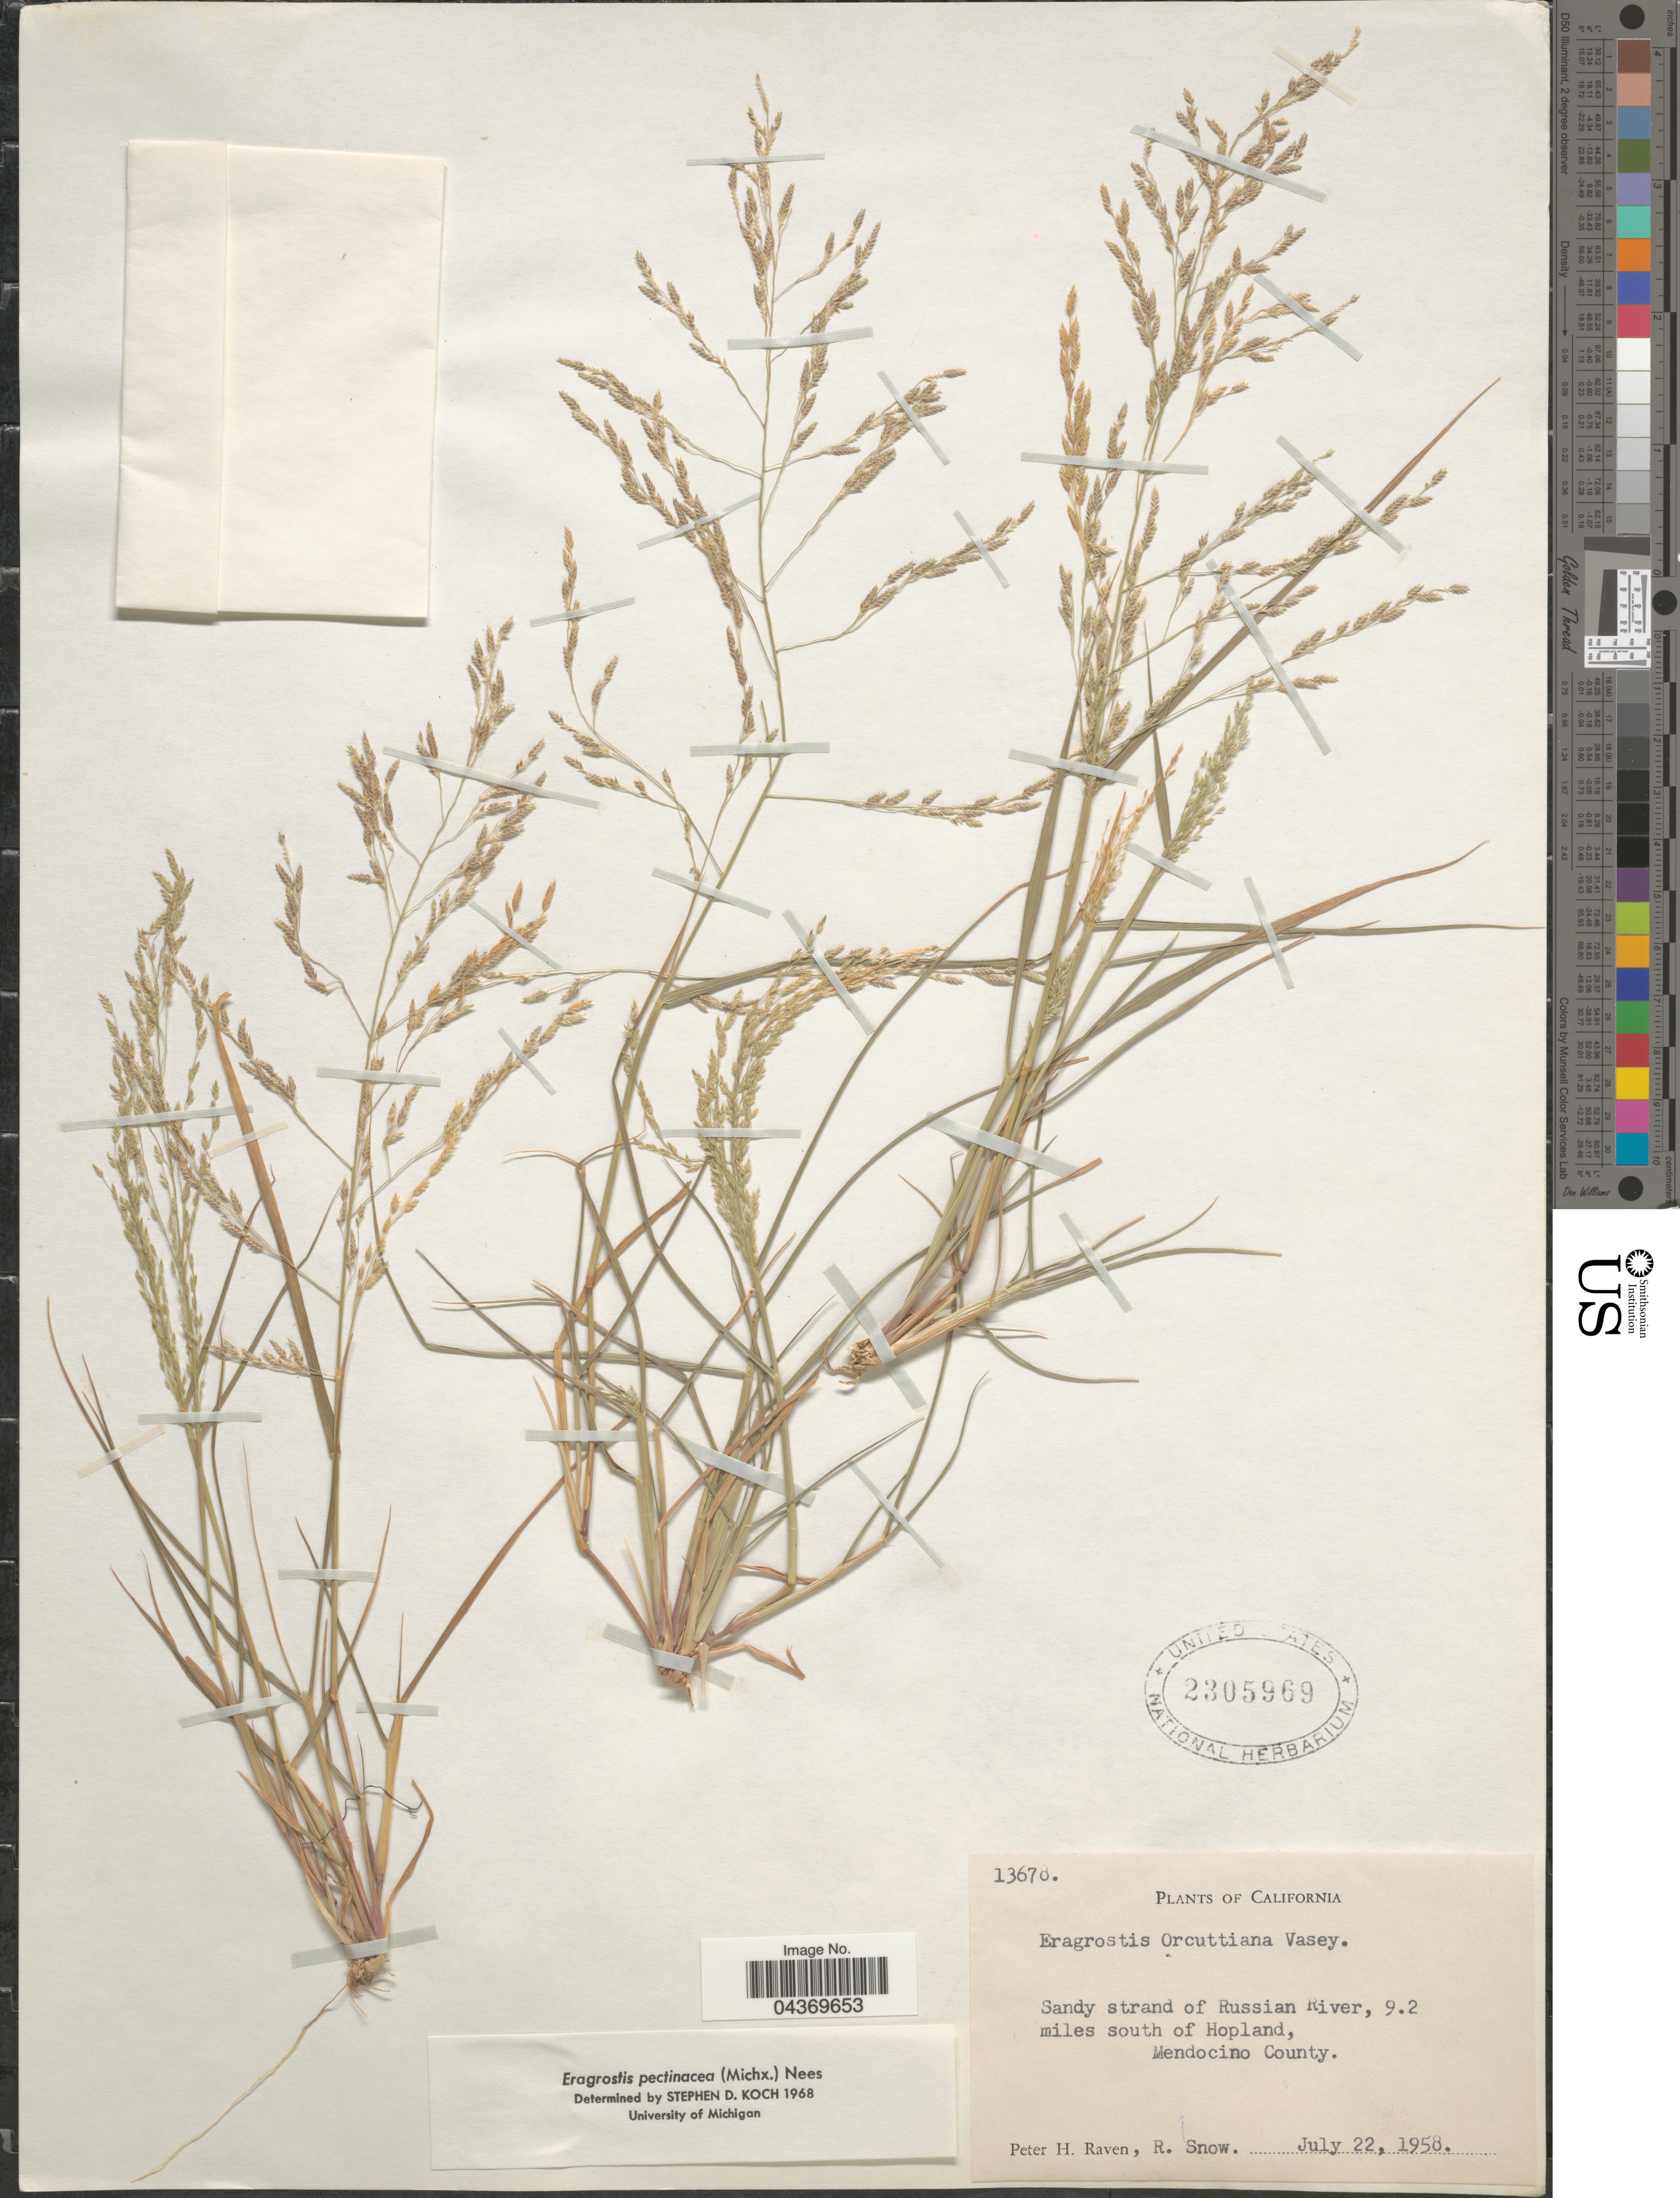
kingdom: Plantae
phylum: Tracheophyta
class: Liliopsida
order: Poales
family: Poaceae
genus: Eragrostis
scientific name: Eragrostis pectinacea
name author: (Michx.) Nees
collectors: P. Raven & R. Snow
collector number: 13678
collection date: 1958-07-22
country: United States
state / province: California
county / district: Mendocino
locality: Sandy strand of Russian River, 9.2 miles south of Hopland, Mendocino County.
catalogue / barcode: US 2305969